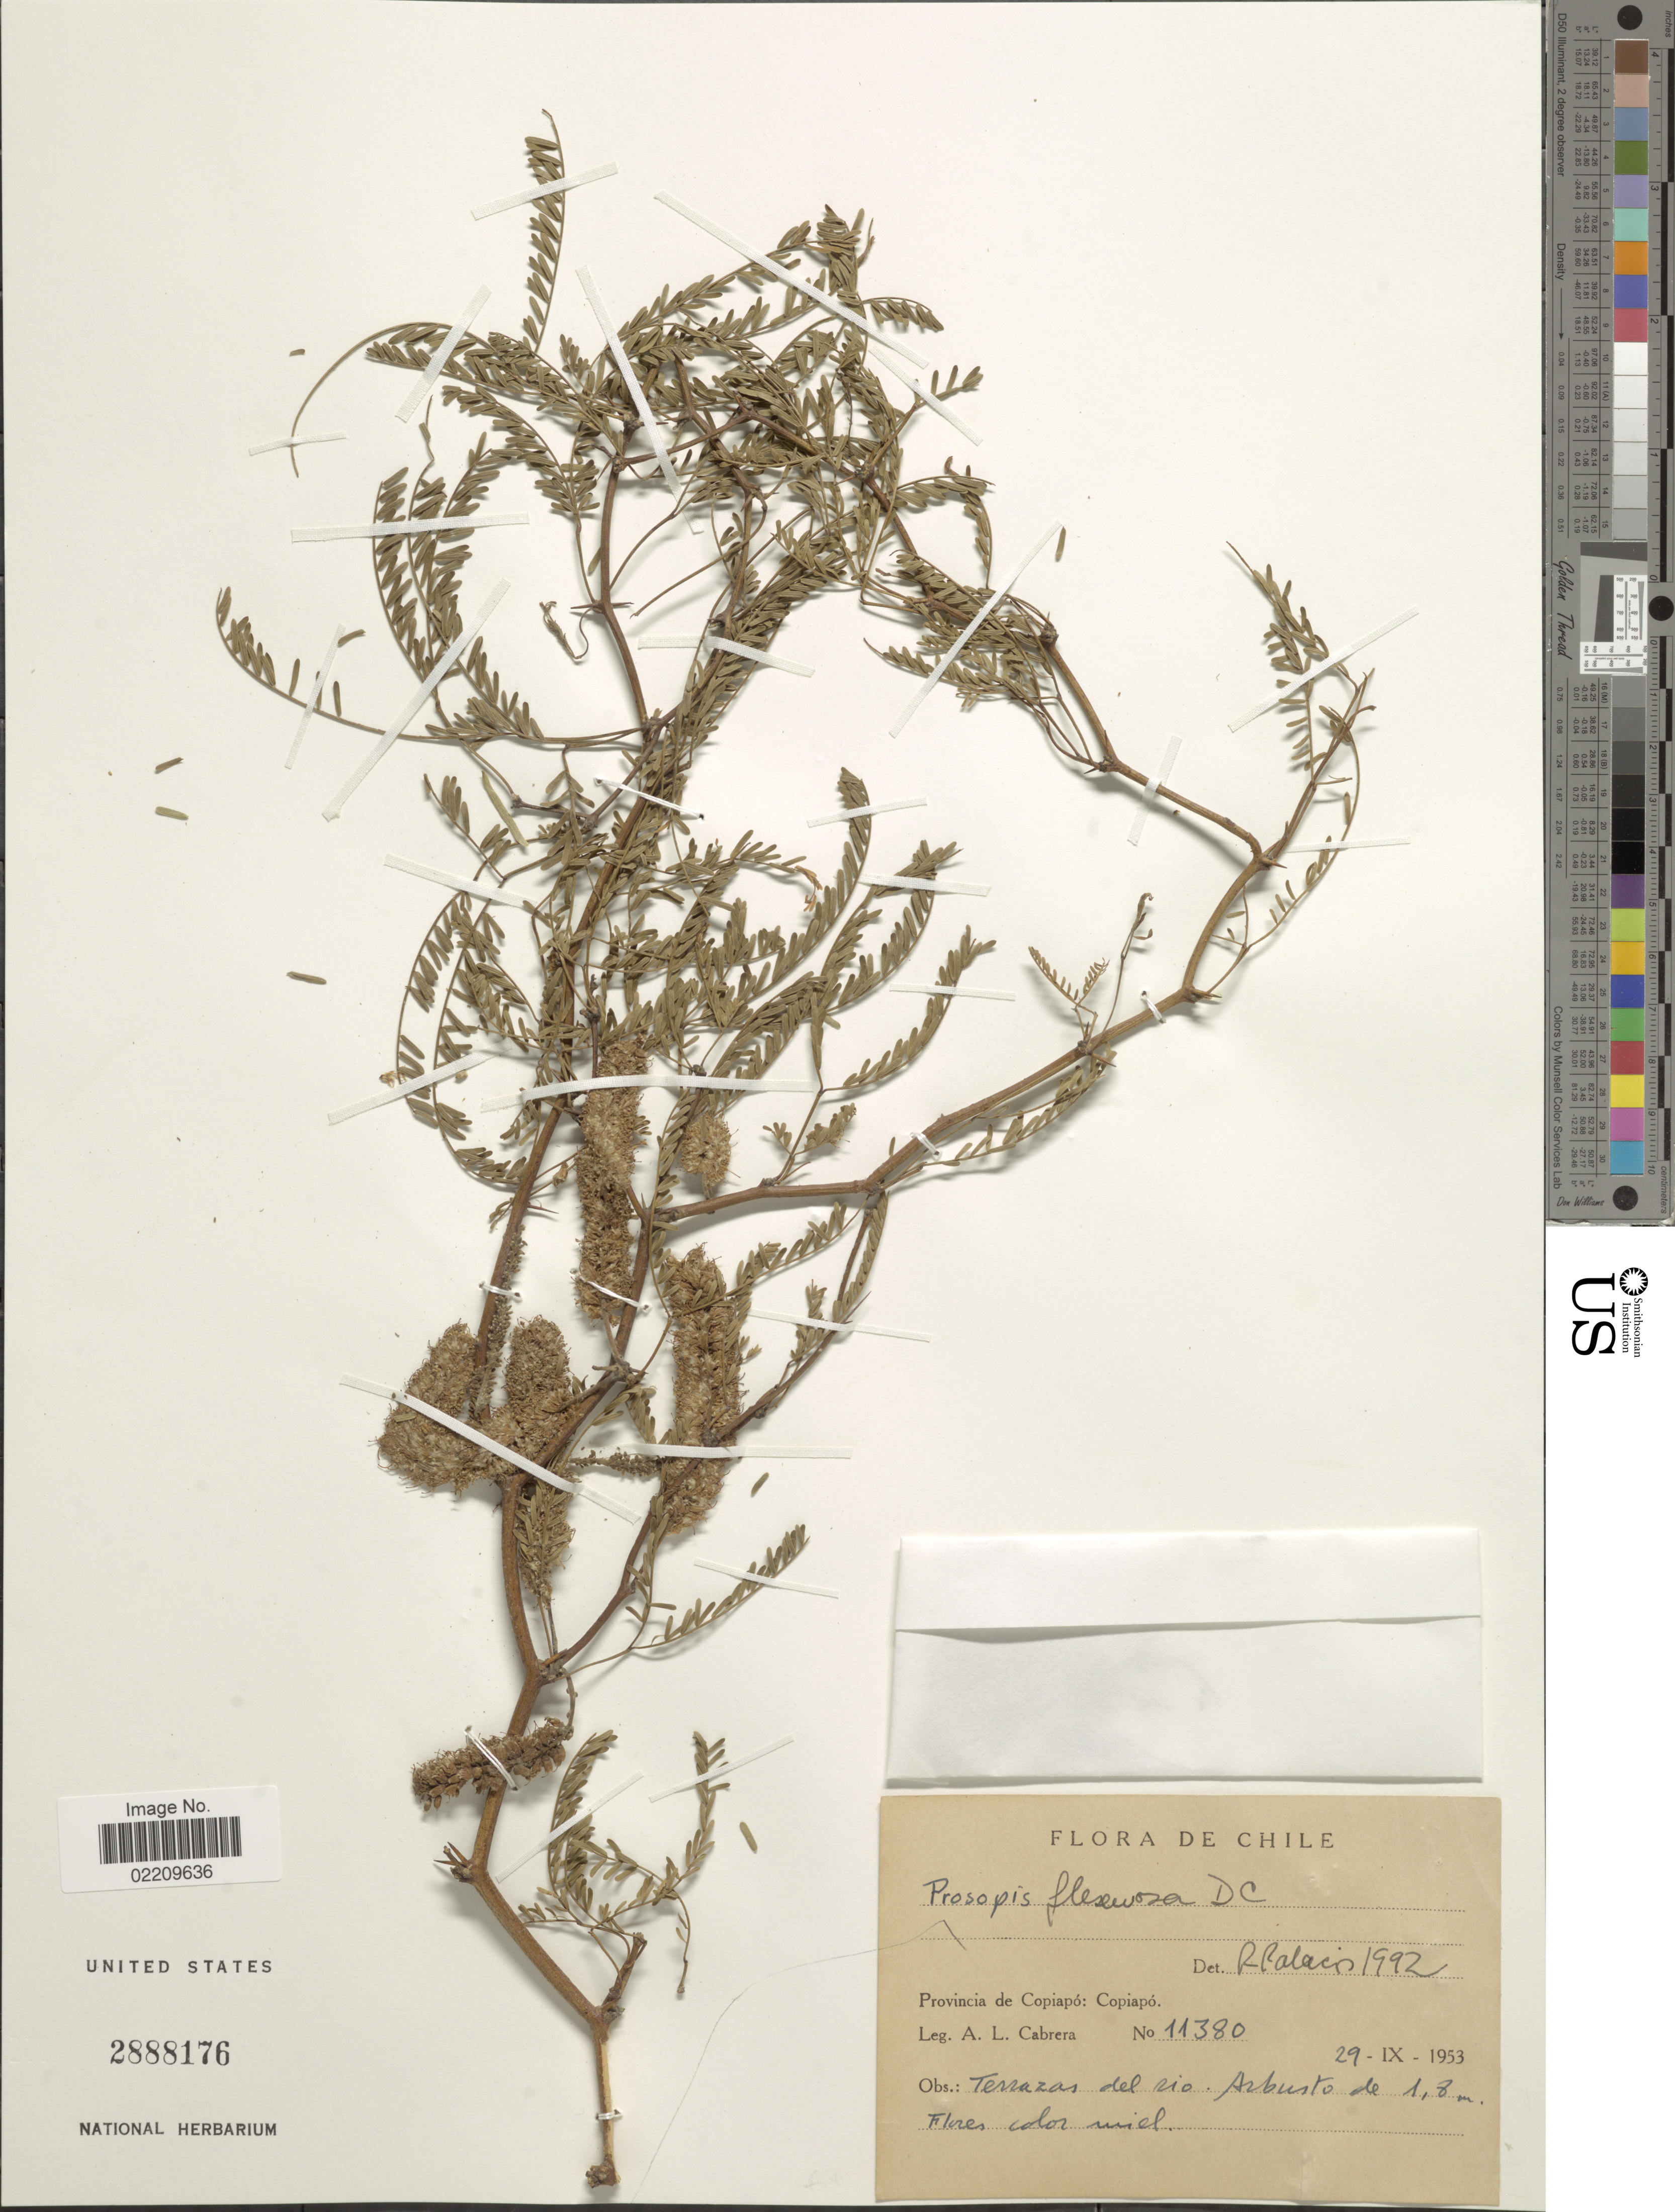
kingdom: Plantae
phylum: Tracheophyta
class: Magnoliopsida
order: Fabales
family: Fabaceae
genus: Neltuma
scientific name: Neltuma flexuosa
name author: (DC.) C. E. Hughes & G.P. Lewis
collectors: A. L. Cabrera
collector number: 11380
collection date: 1953-09-29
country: Chile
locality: Provencia de Copiapo: Copiapo.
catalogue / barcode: US 2888176